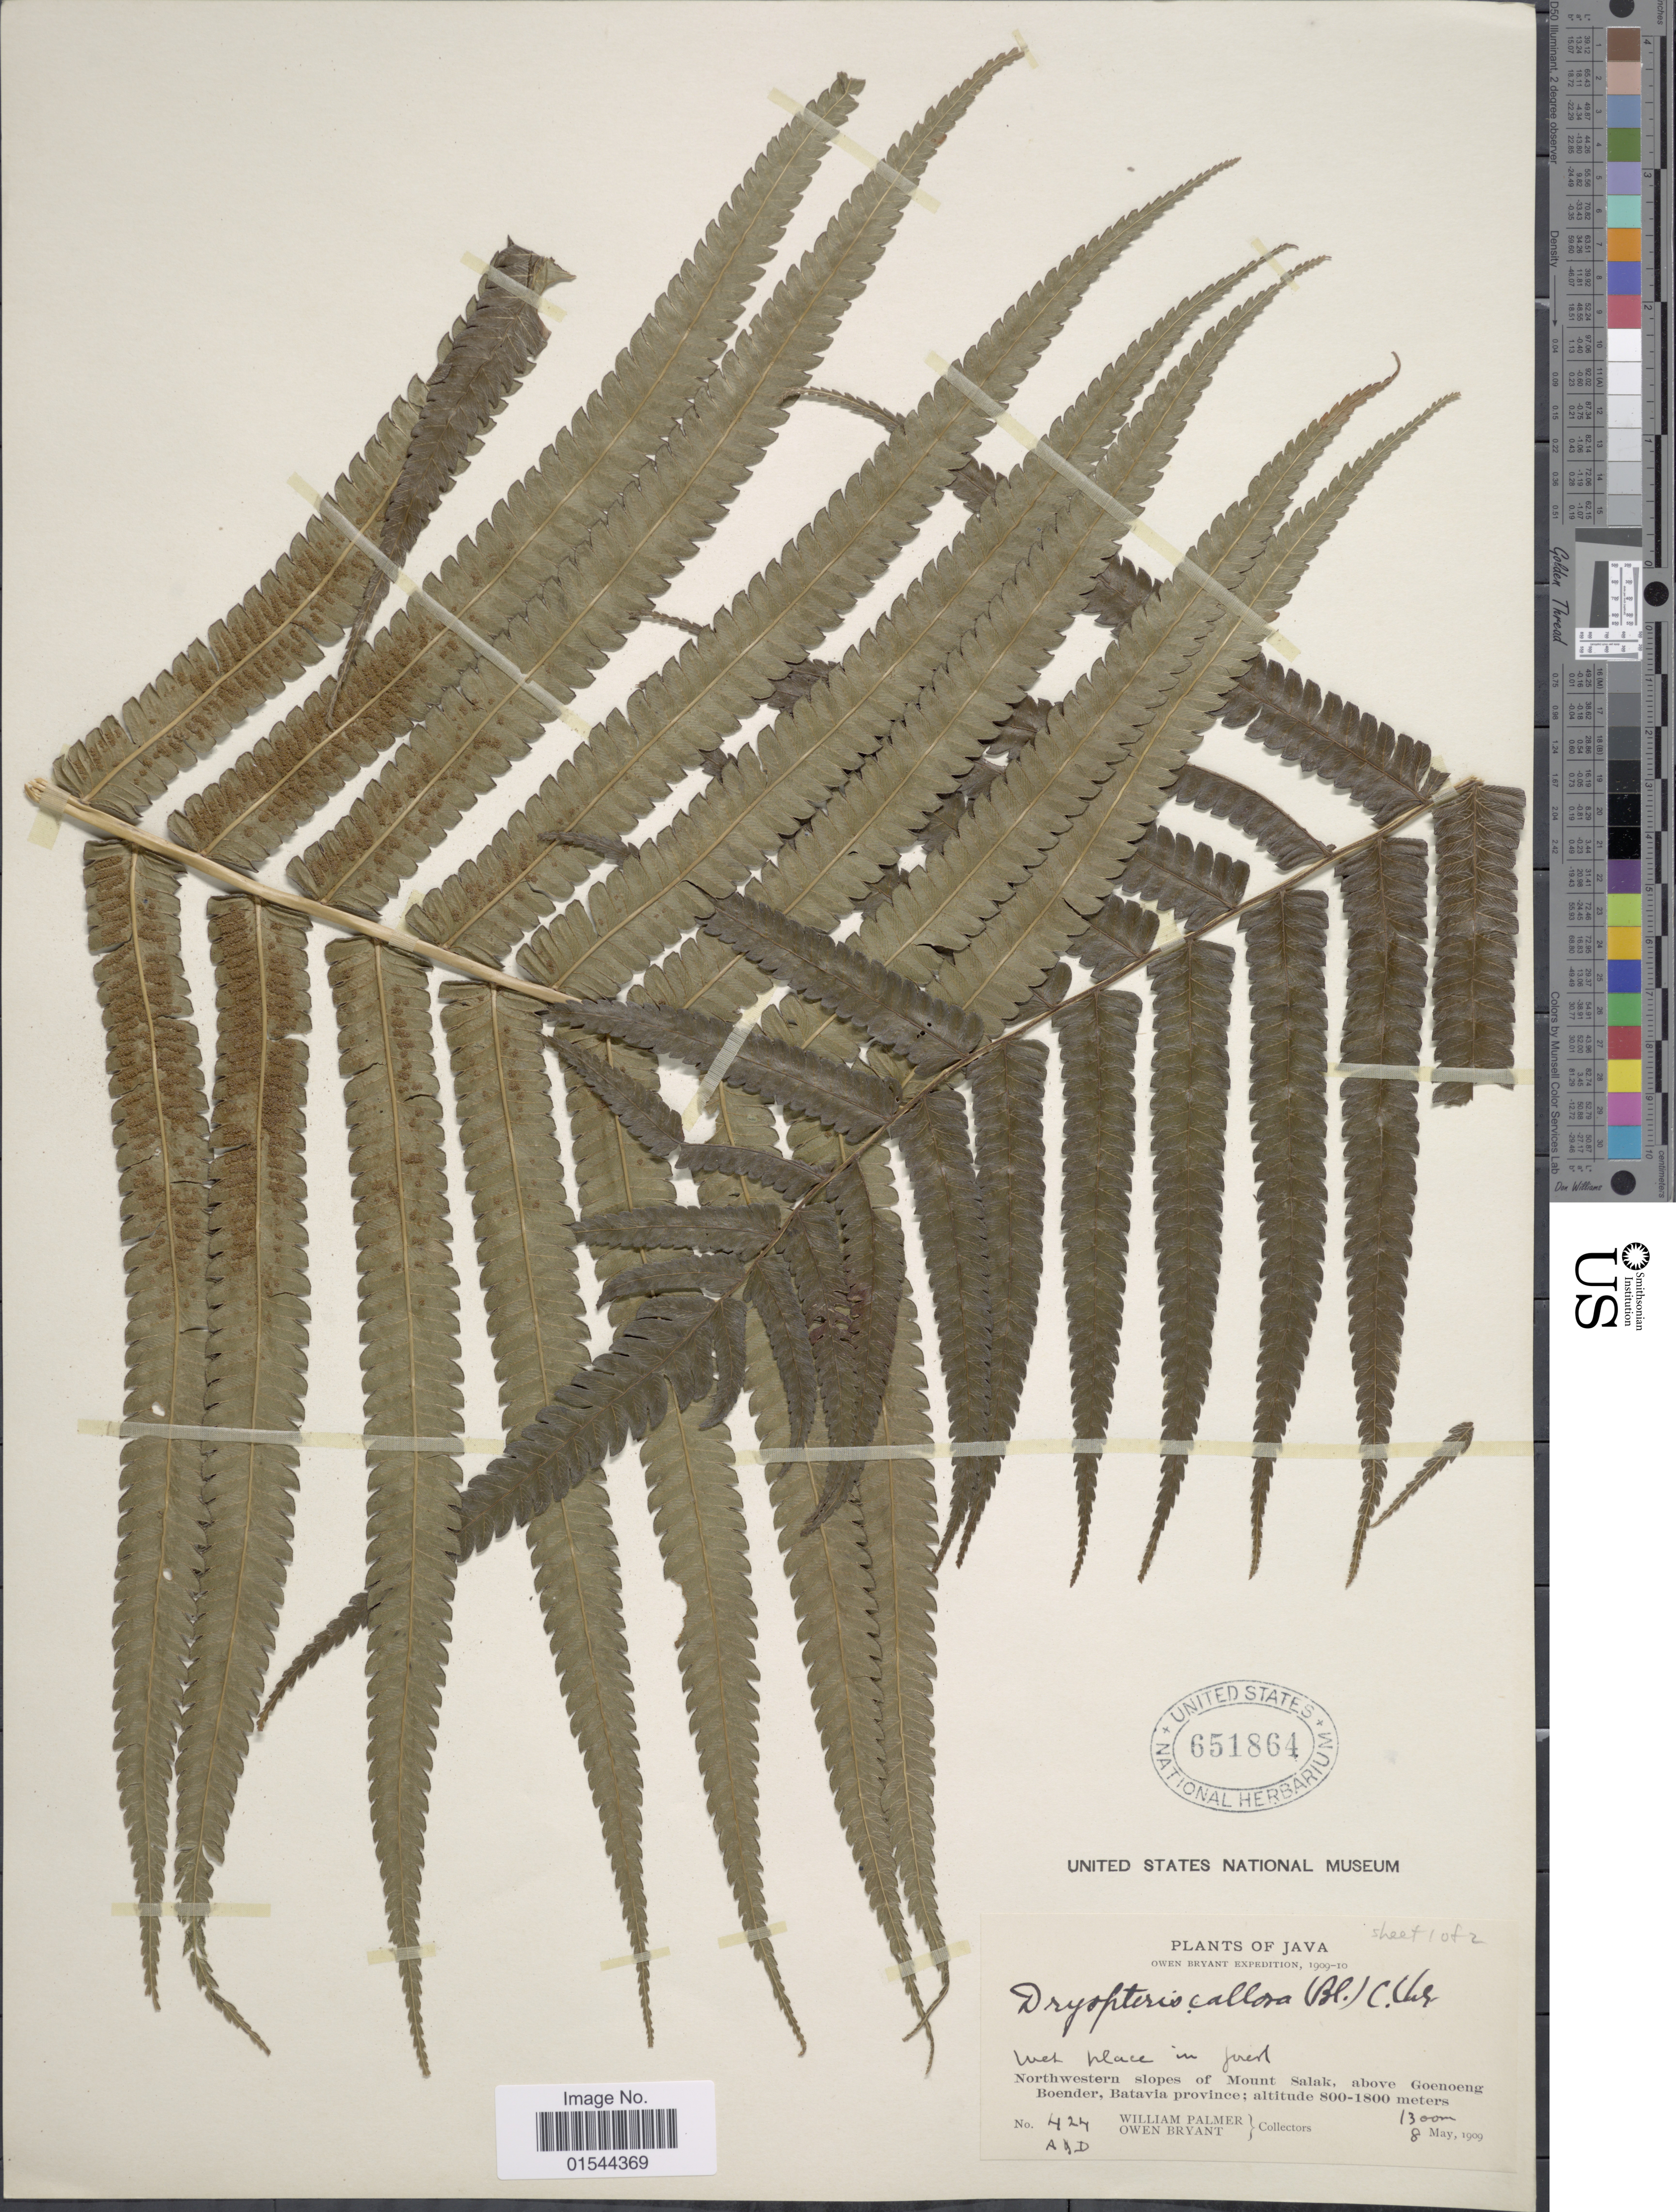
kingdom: Plantae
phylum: Tracheophyta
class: Polypodiopsida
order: Polypodiales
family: Thelypteridaceae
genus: Pneumatopteris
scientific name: Pneumatopteris callosa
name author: (Blume) Nakai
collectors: W. Palmer & O. Bryant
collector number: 424*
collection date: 1909-05-08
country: Indonesia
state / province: Java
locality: Northwestern slopes of Mount Salak, above Goenoeng Boender, Batavia province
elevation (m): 1300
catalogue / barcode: US 651864